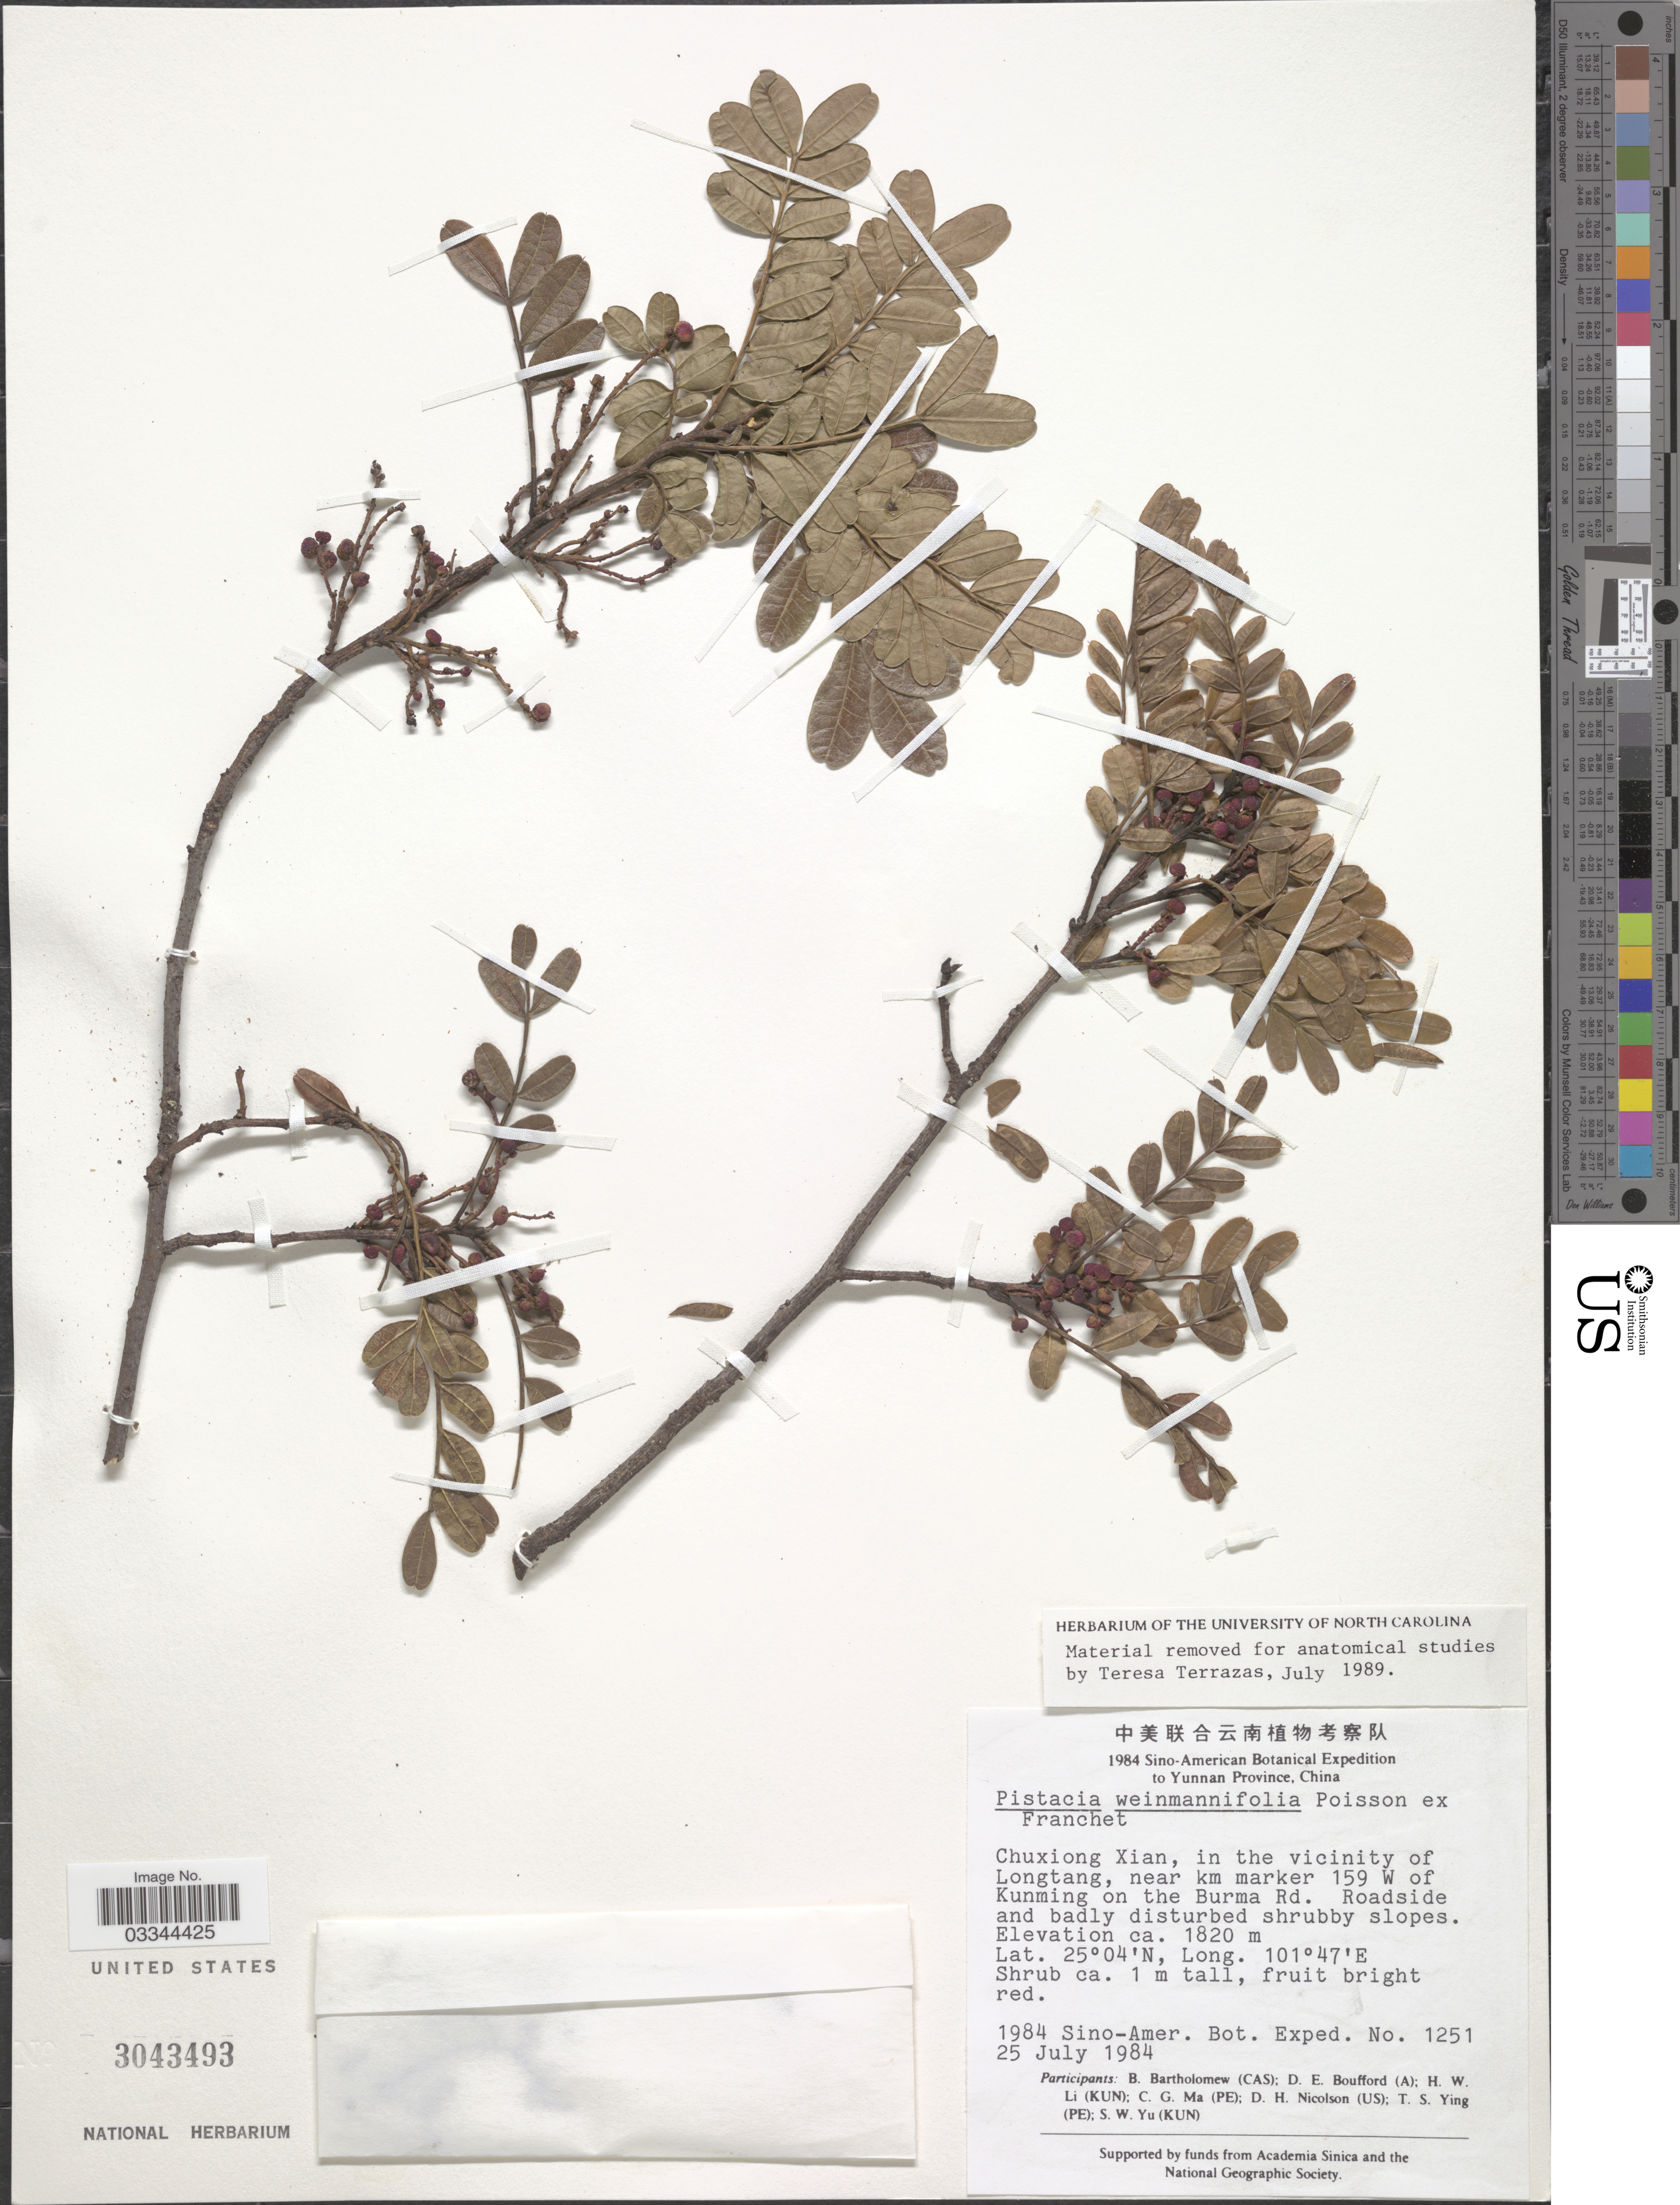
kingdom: Plantae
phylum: Tracheophyta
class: Magnoliopsida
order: Sapindales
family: Anacardiaceae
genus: Pistacia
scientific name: Pistacia weinmanniifolia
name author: J. Poiss. ex Franch.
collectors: Sino-Amer. Bot. Exped. 1984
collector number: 1251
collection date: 1984-07-25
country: China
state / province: Yunnan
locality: Chuxiong Xian, in the vicinity of Longtang, near km marker 159 W of Kunming on the Burma Rd.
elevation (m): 1820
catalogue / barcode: US 3043493